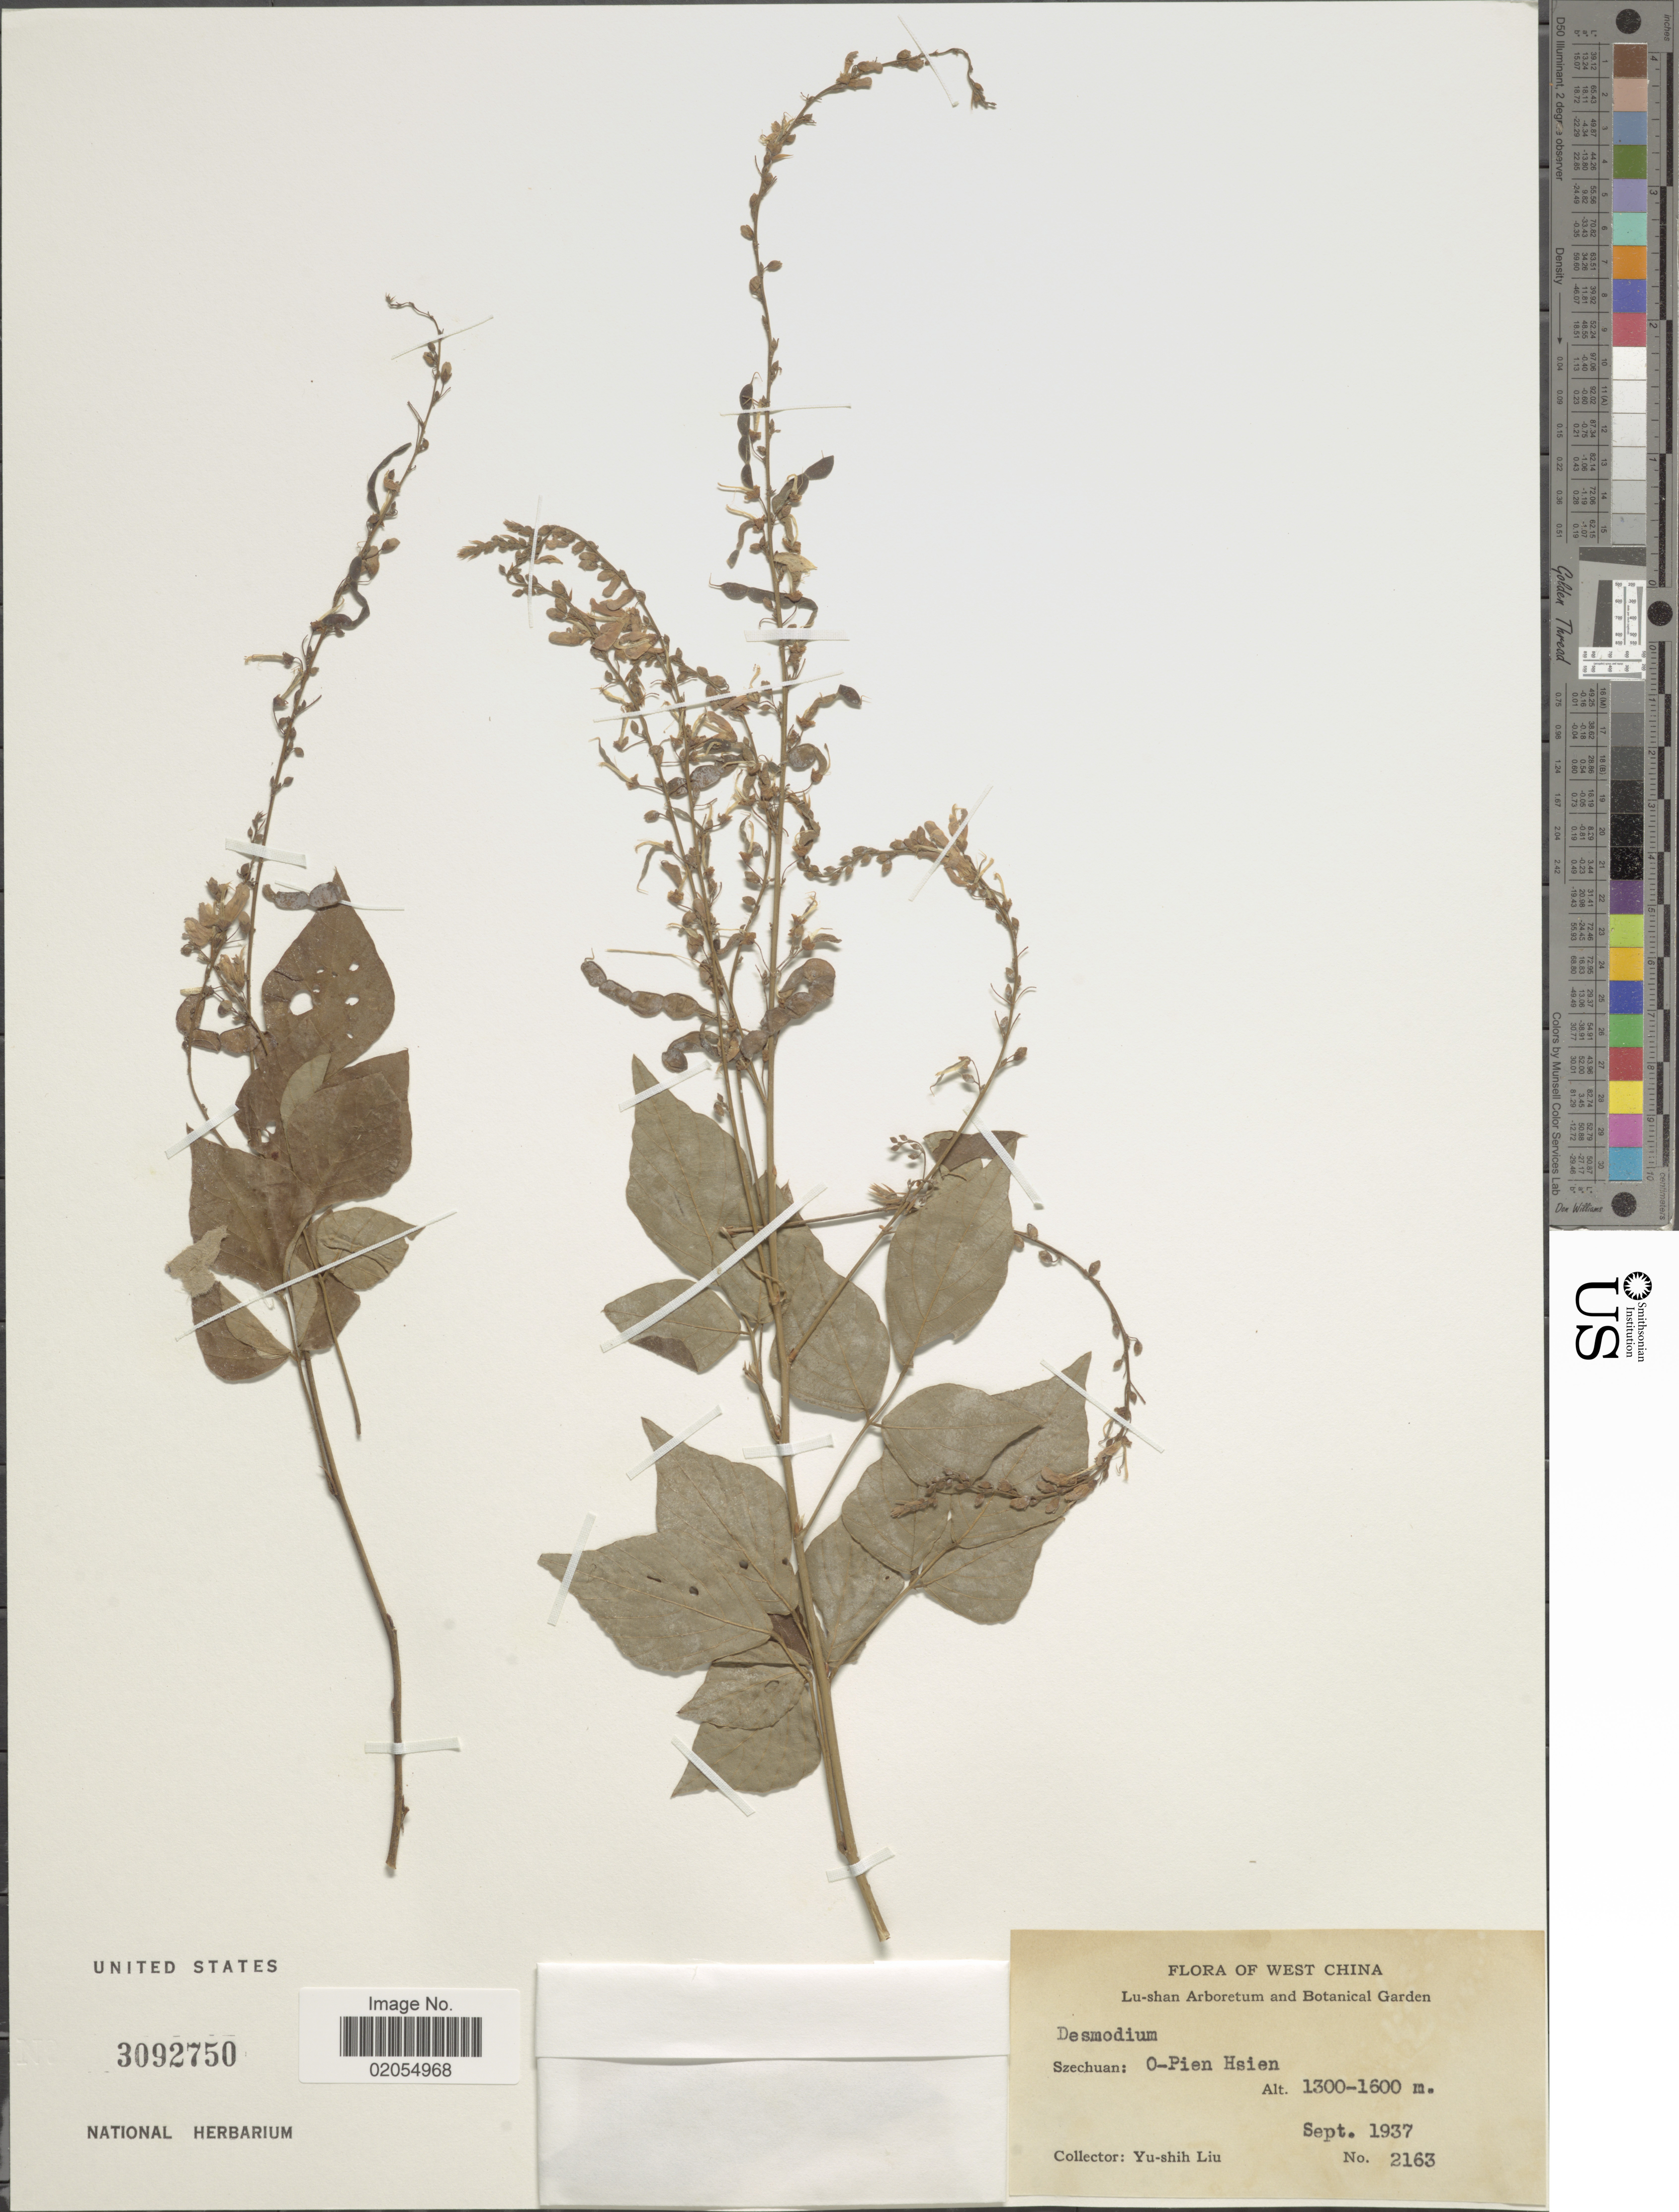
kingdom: Plantae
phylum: Tracheophyta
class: Magnoliopsida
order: Fabales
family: Fabaceae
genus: Desmodium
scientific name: Desmodium sp.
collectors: Y.-S. Liu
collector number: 2163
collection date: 1937-09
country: China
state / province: Sichuan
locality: West China, Szechuan; O-Pien Hsien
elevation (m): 1300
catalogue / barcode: US 3092750